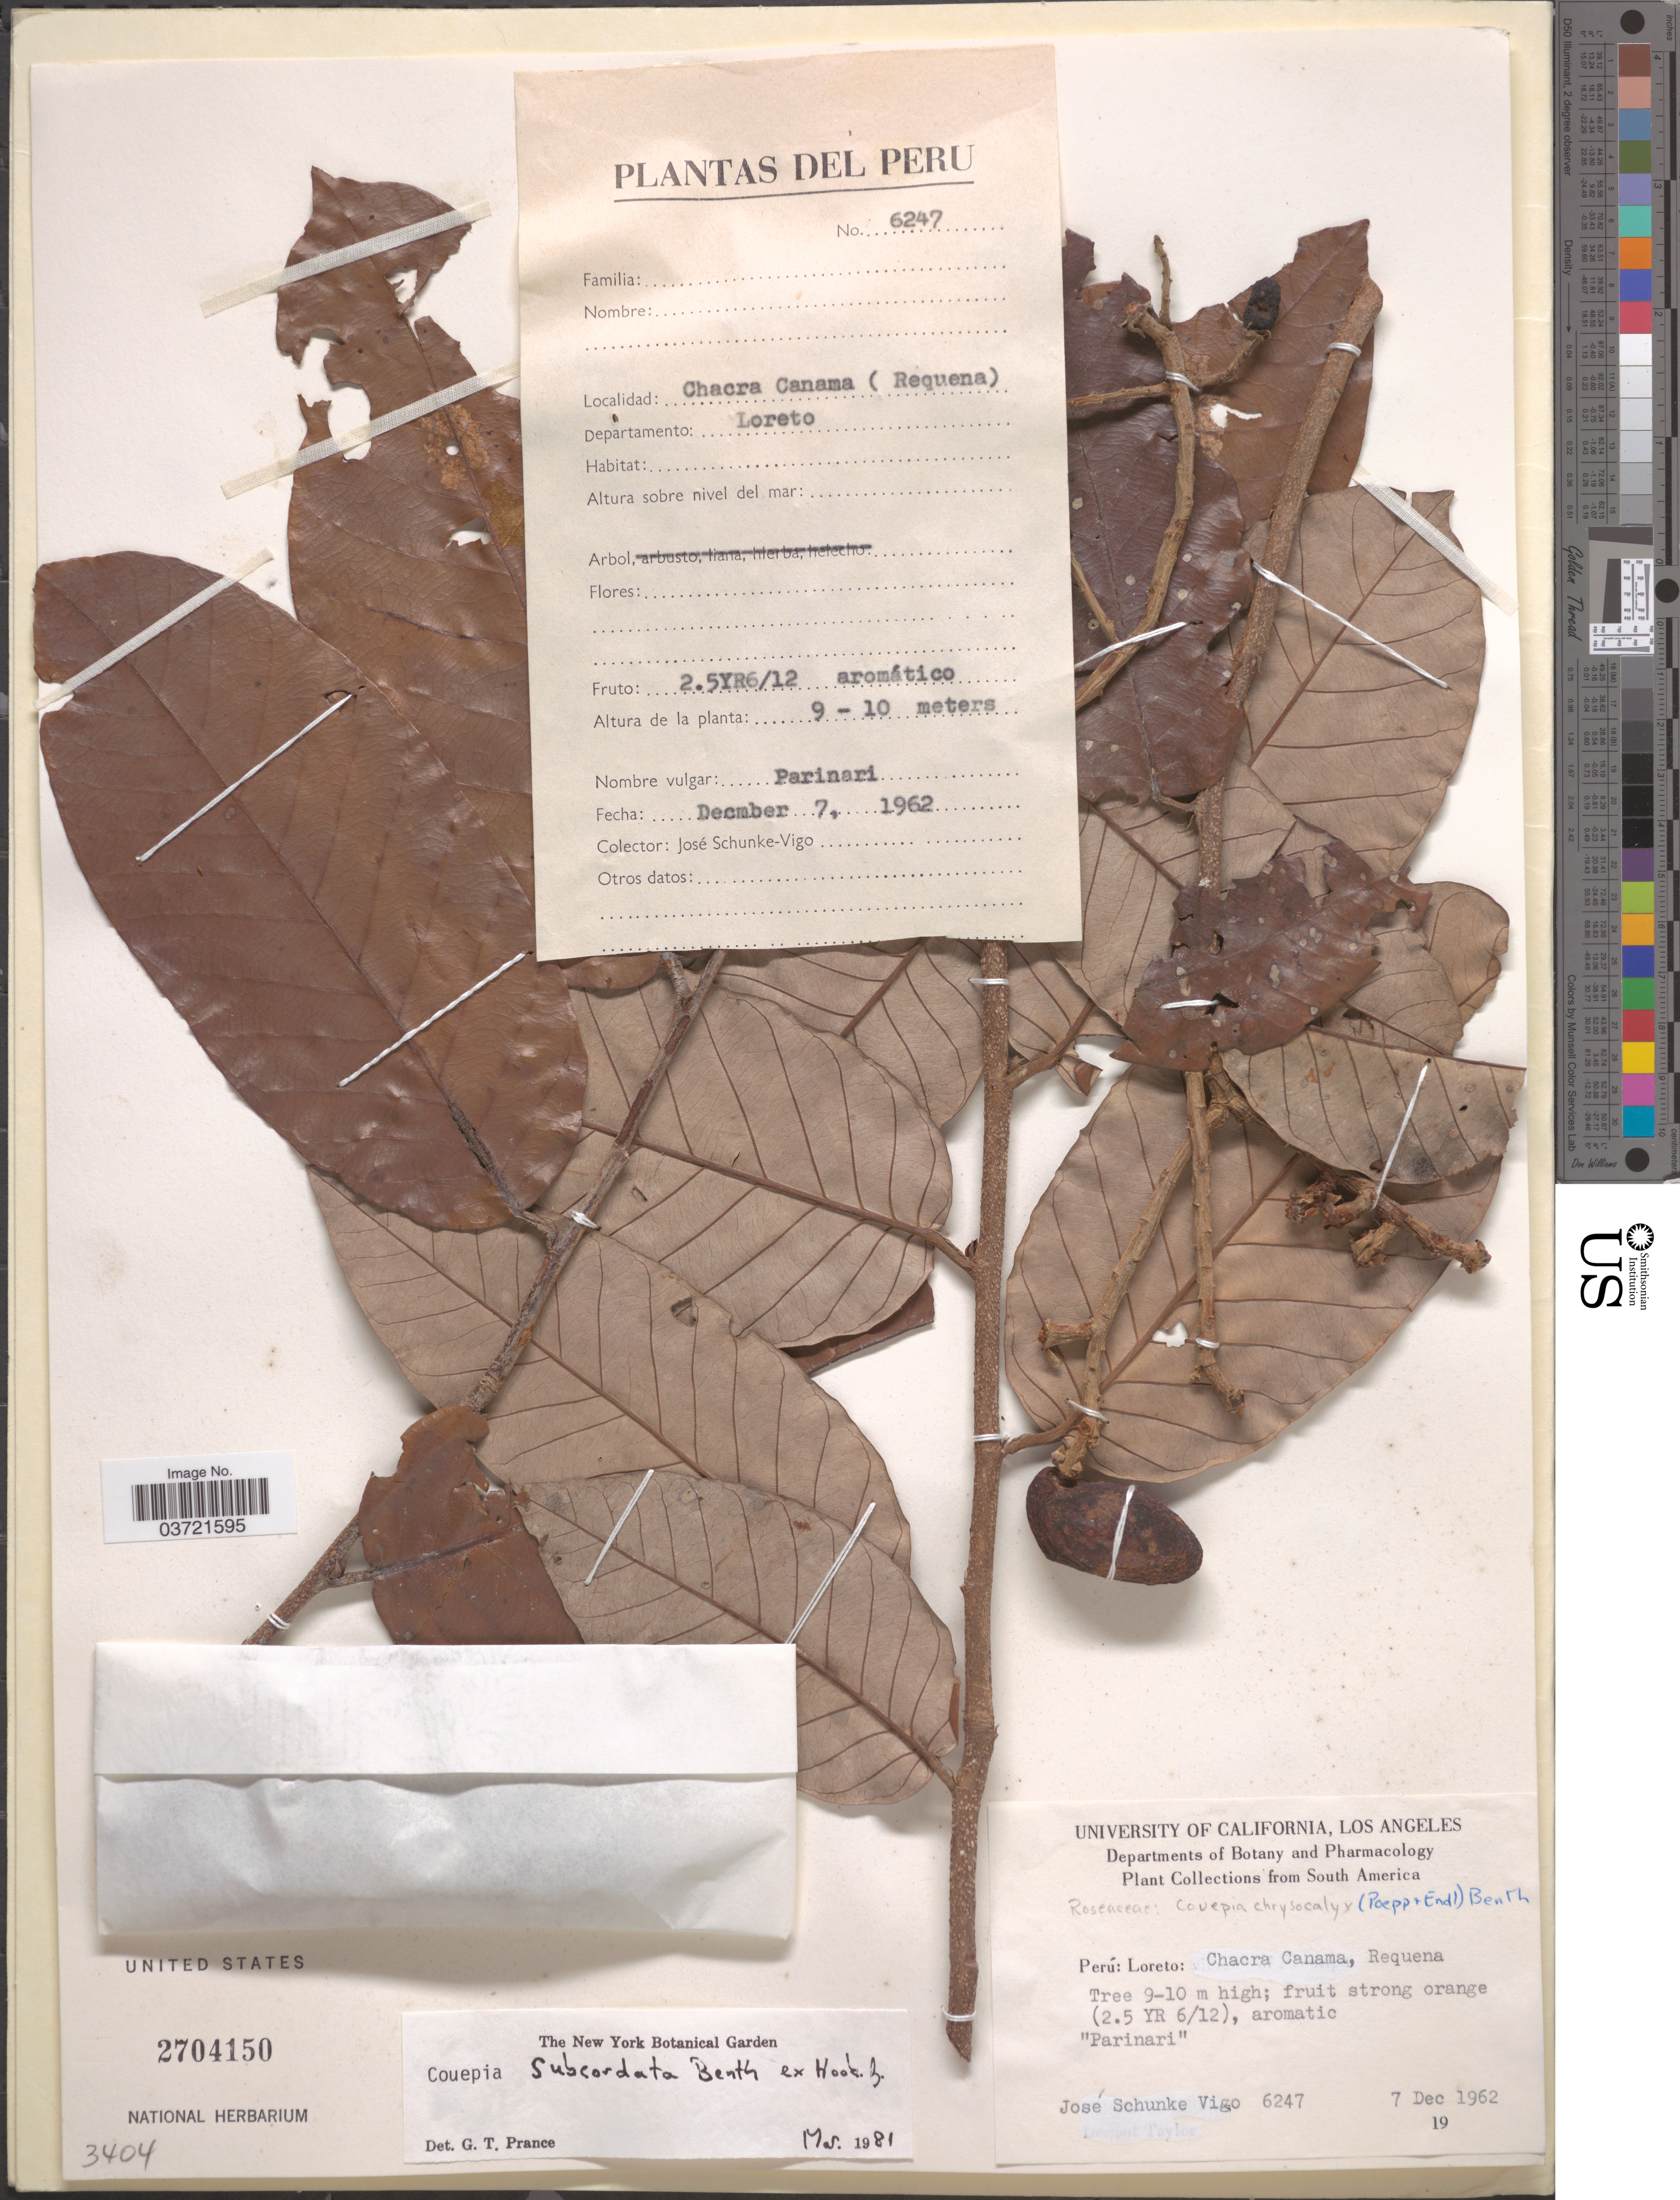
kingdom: Plantae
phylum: Tracheophyta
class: Magnoliopsida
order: Malpighiales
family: Chrysobalanaceae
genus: Couepia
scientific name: Couepia subcordata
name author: Benth. ex Hook. f.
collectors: J. Schunke Vigo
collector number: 6247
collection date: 1962-12-07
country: Peru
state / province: Loreto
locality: Chacra Canama, Requena.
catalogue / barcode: US 2704150